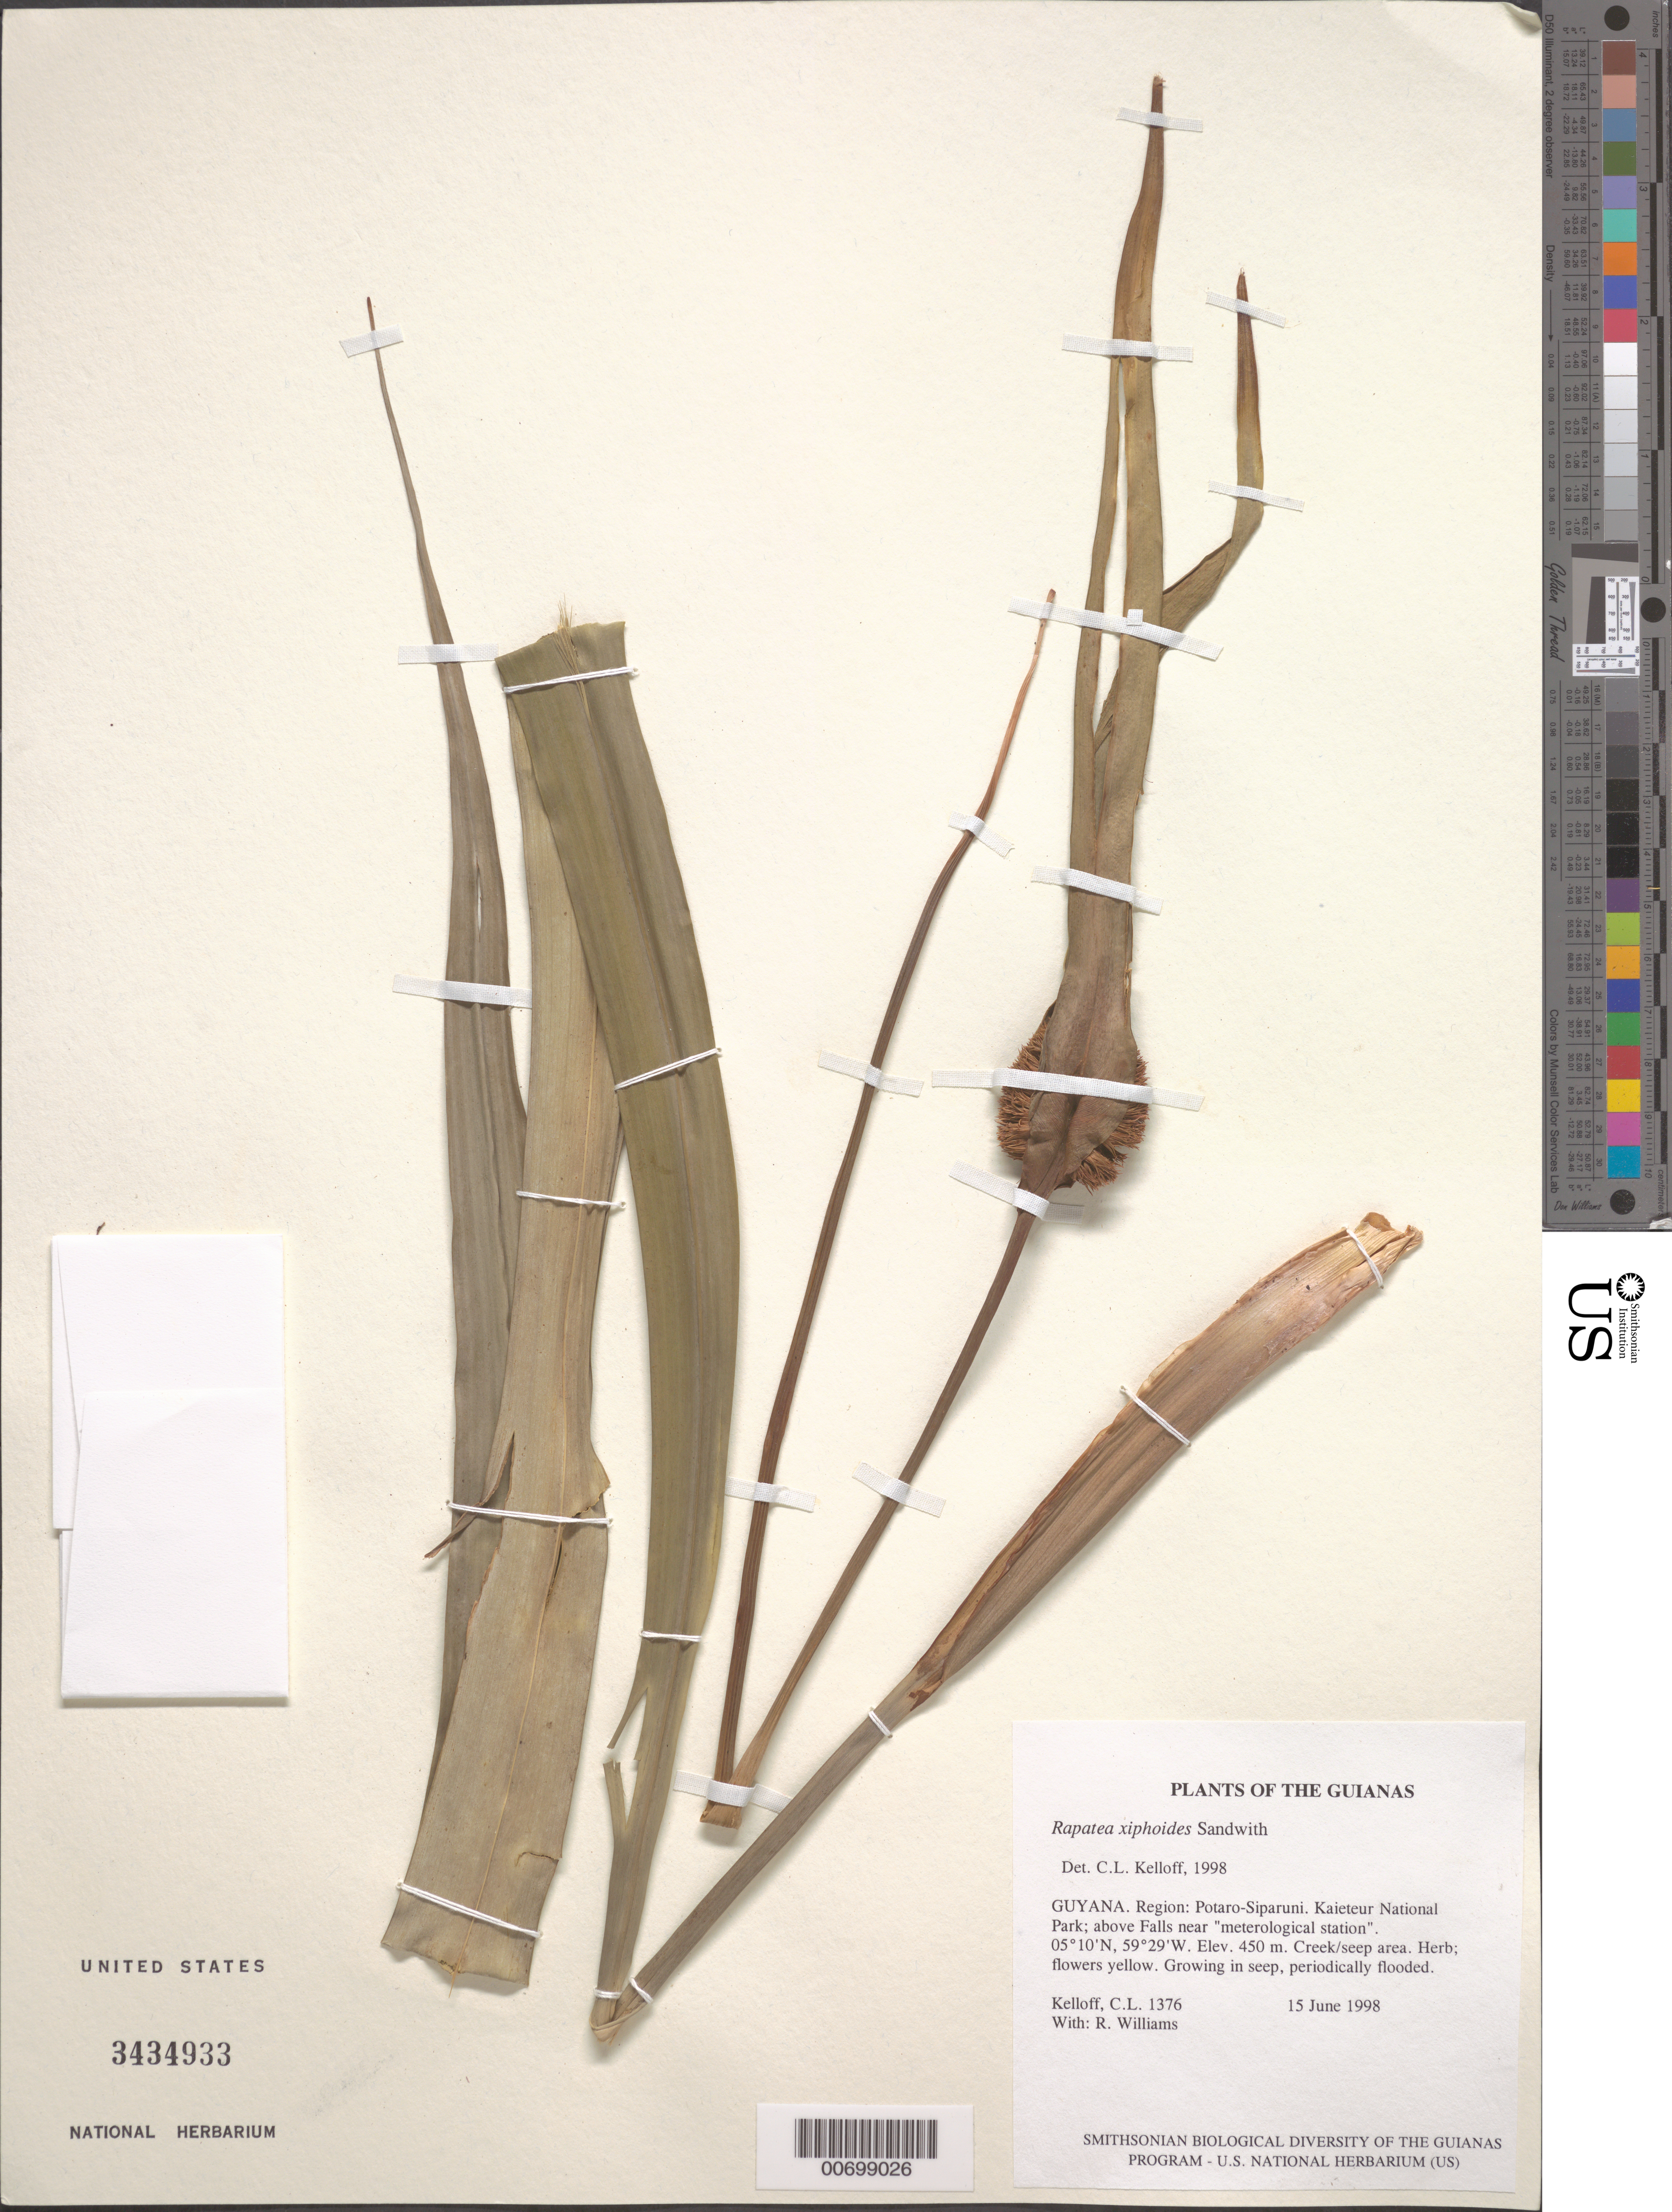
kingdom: Plantae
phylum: Tracheophyta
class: Liliopsida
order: Poales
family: Rapateaceae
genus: Rapatea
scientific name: Rapatea xiphoides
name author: Sandwith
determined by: Kelloff, C. L.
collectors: C. L. Kelloff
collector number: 1379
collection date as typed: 15 June 1998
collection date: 1998-06-15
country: Guyana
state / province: Potaro-Siparuni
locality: Kaieteur National Park; at the head of trail to Tukeit on the plateau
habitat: Forest edge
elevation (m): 400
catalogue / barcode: US 3434933